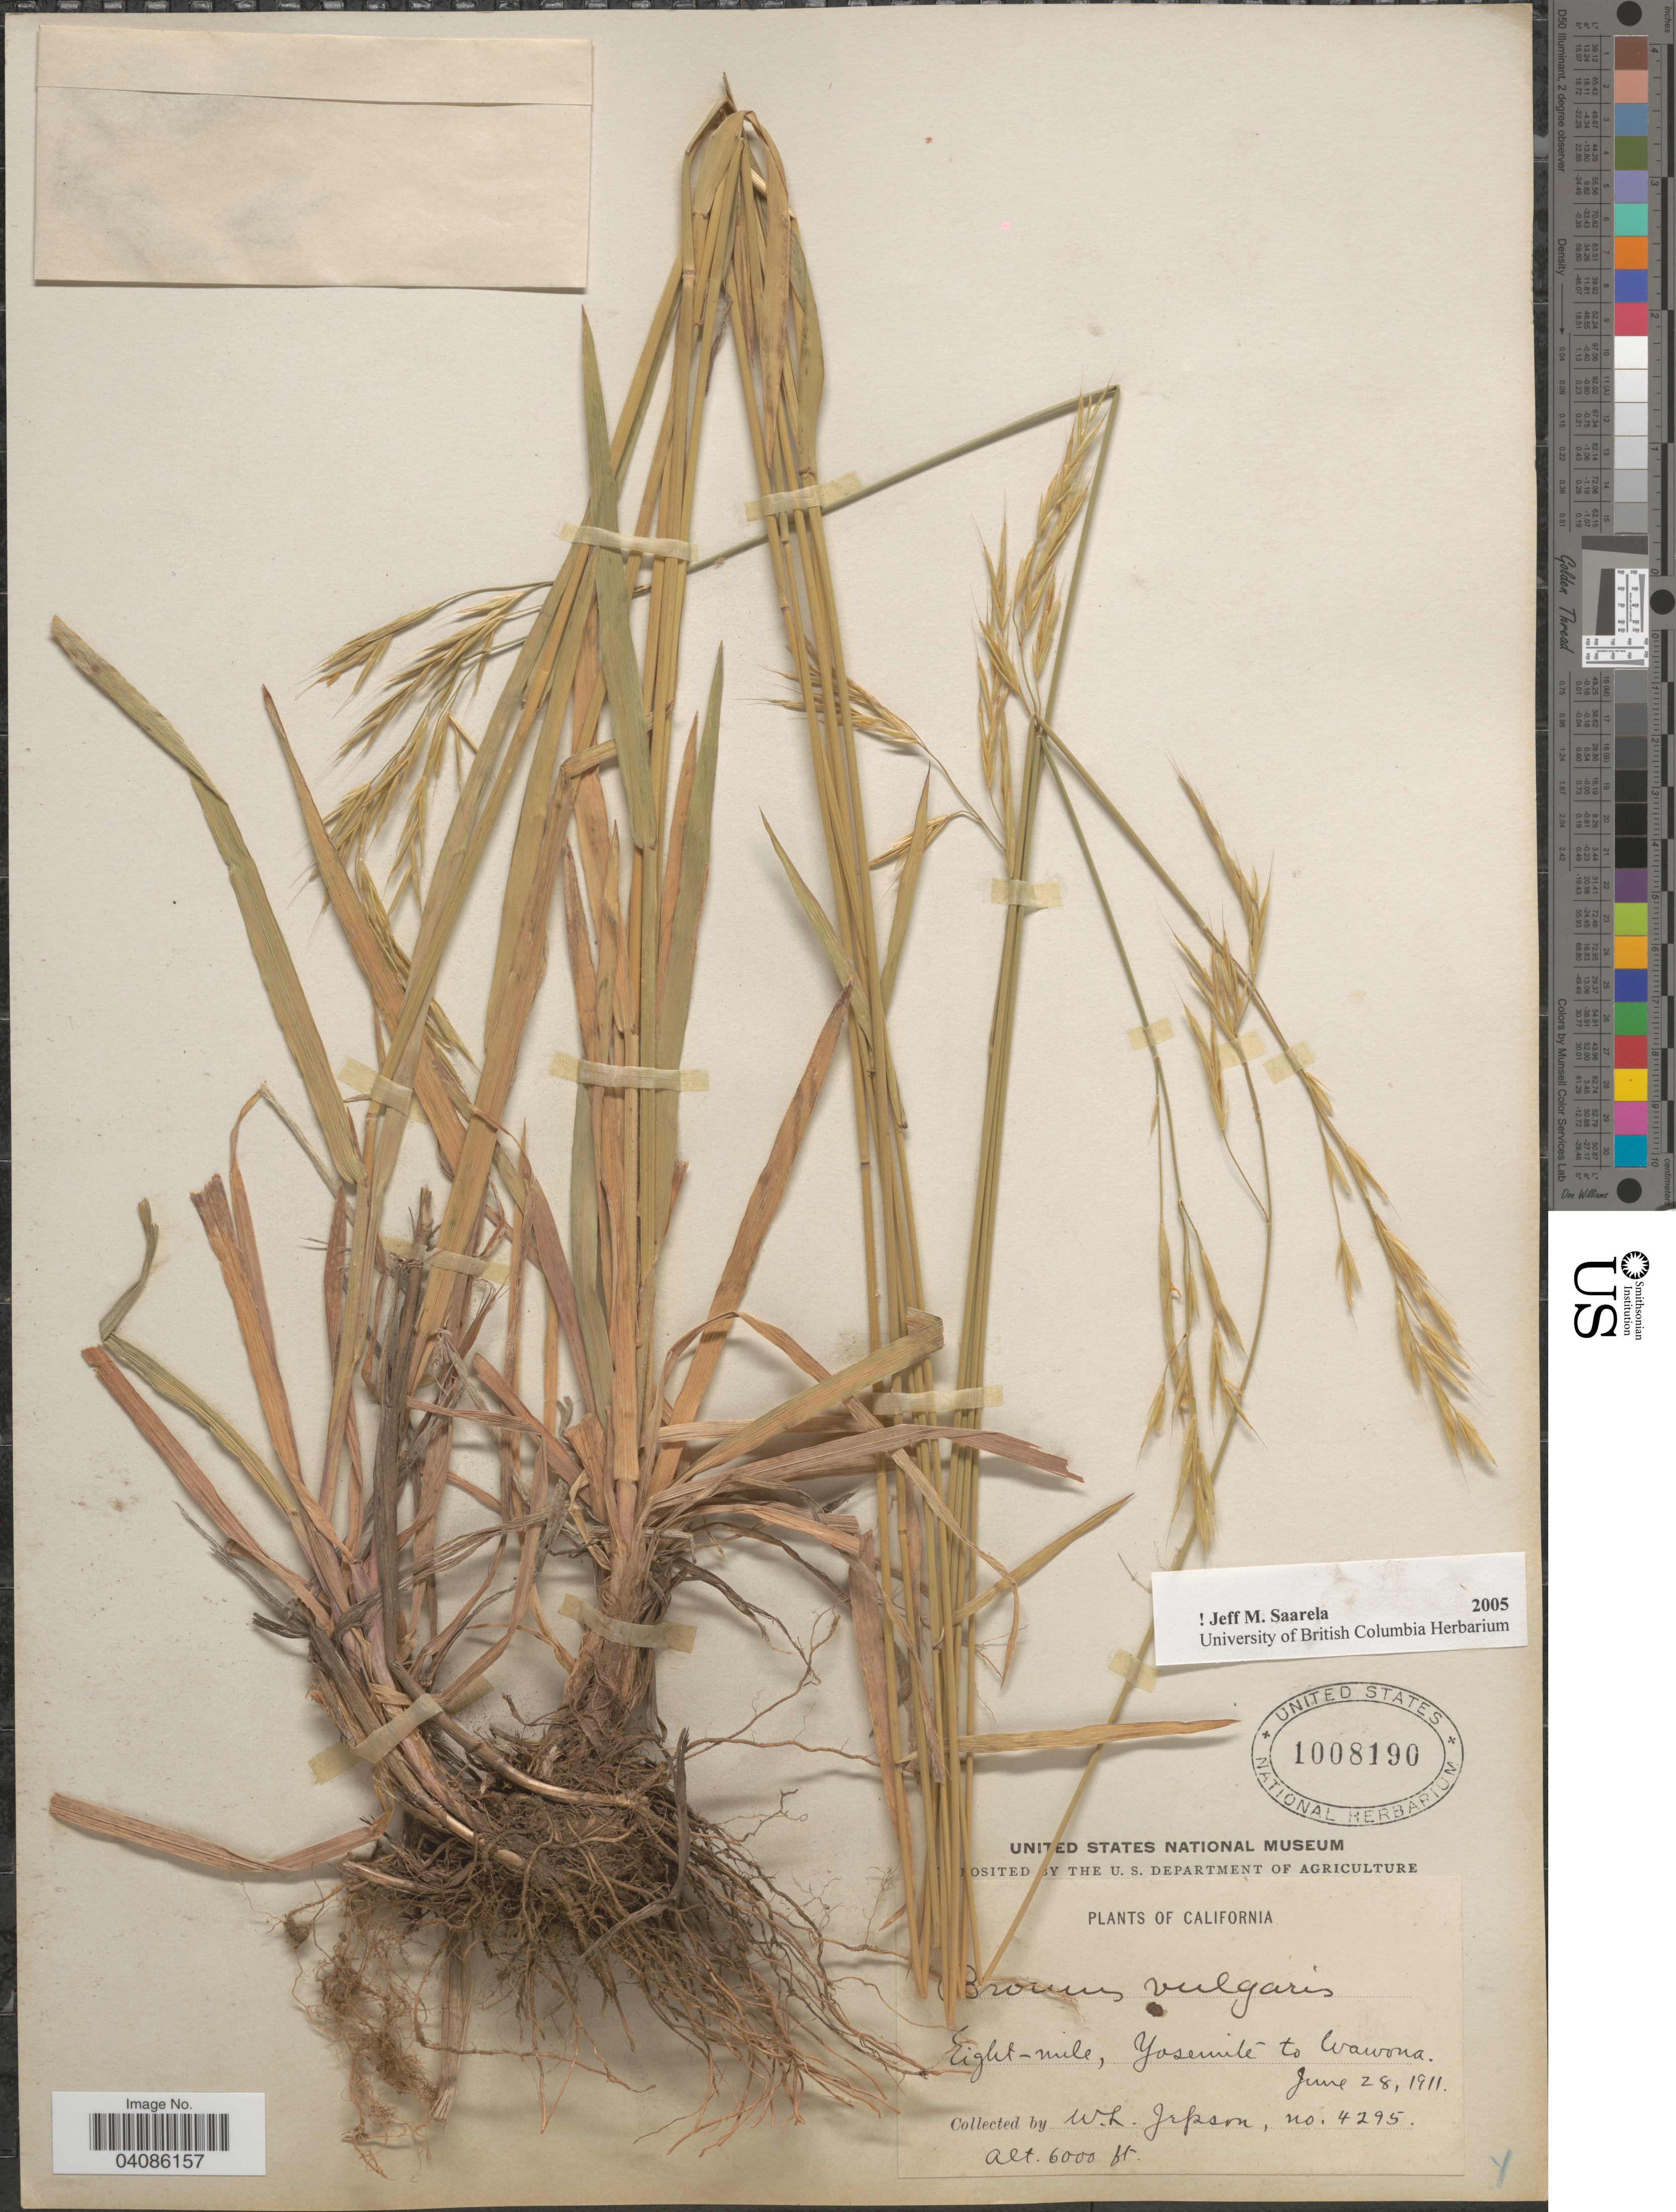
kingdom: Plantae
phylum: Tracheophyta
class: Liliopsida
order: Poales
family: Poaceae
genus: Bromus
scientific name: Bromus texensis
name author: (Shear) Hitchc.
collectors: W. L. Jepson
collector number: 4295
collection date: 1911-06-28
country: United States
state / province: California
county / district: Mariposa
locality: Eight-mile, Yosemite to Wawona.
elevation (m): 1829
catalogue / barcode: US 1008190